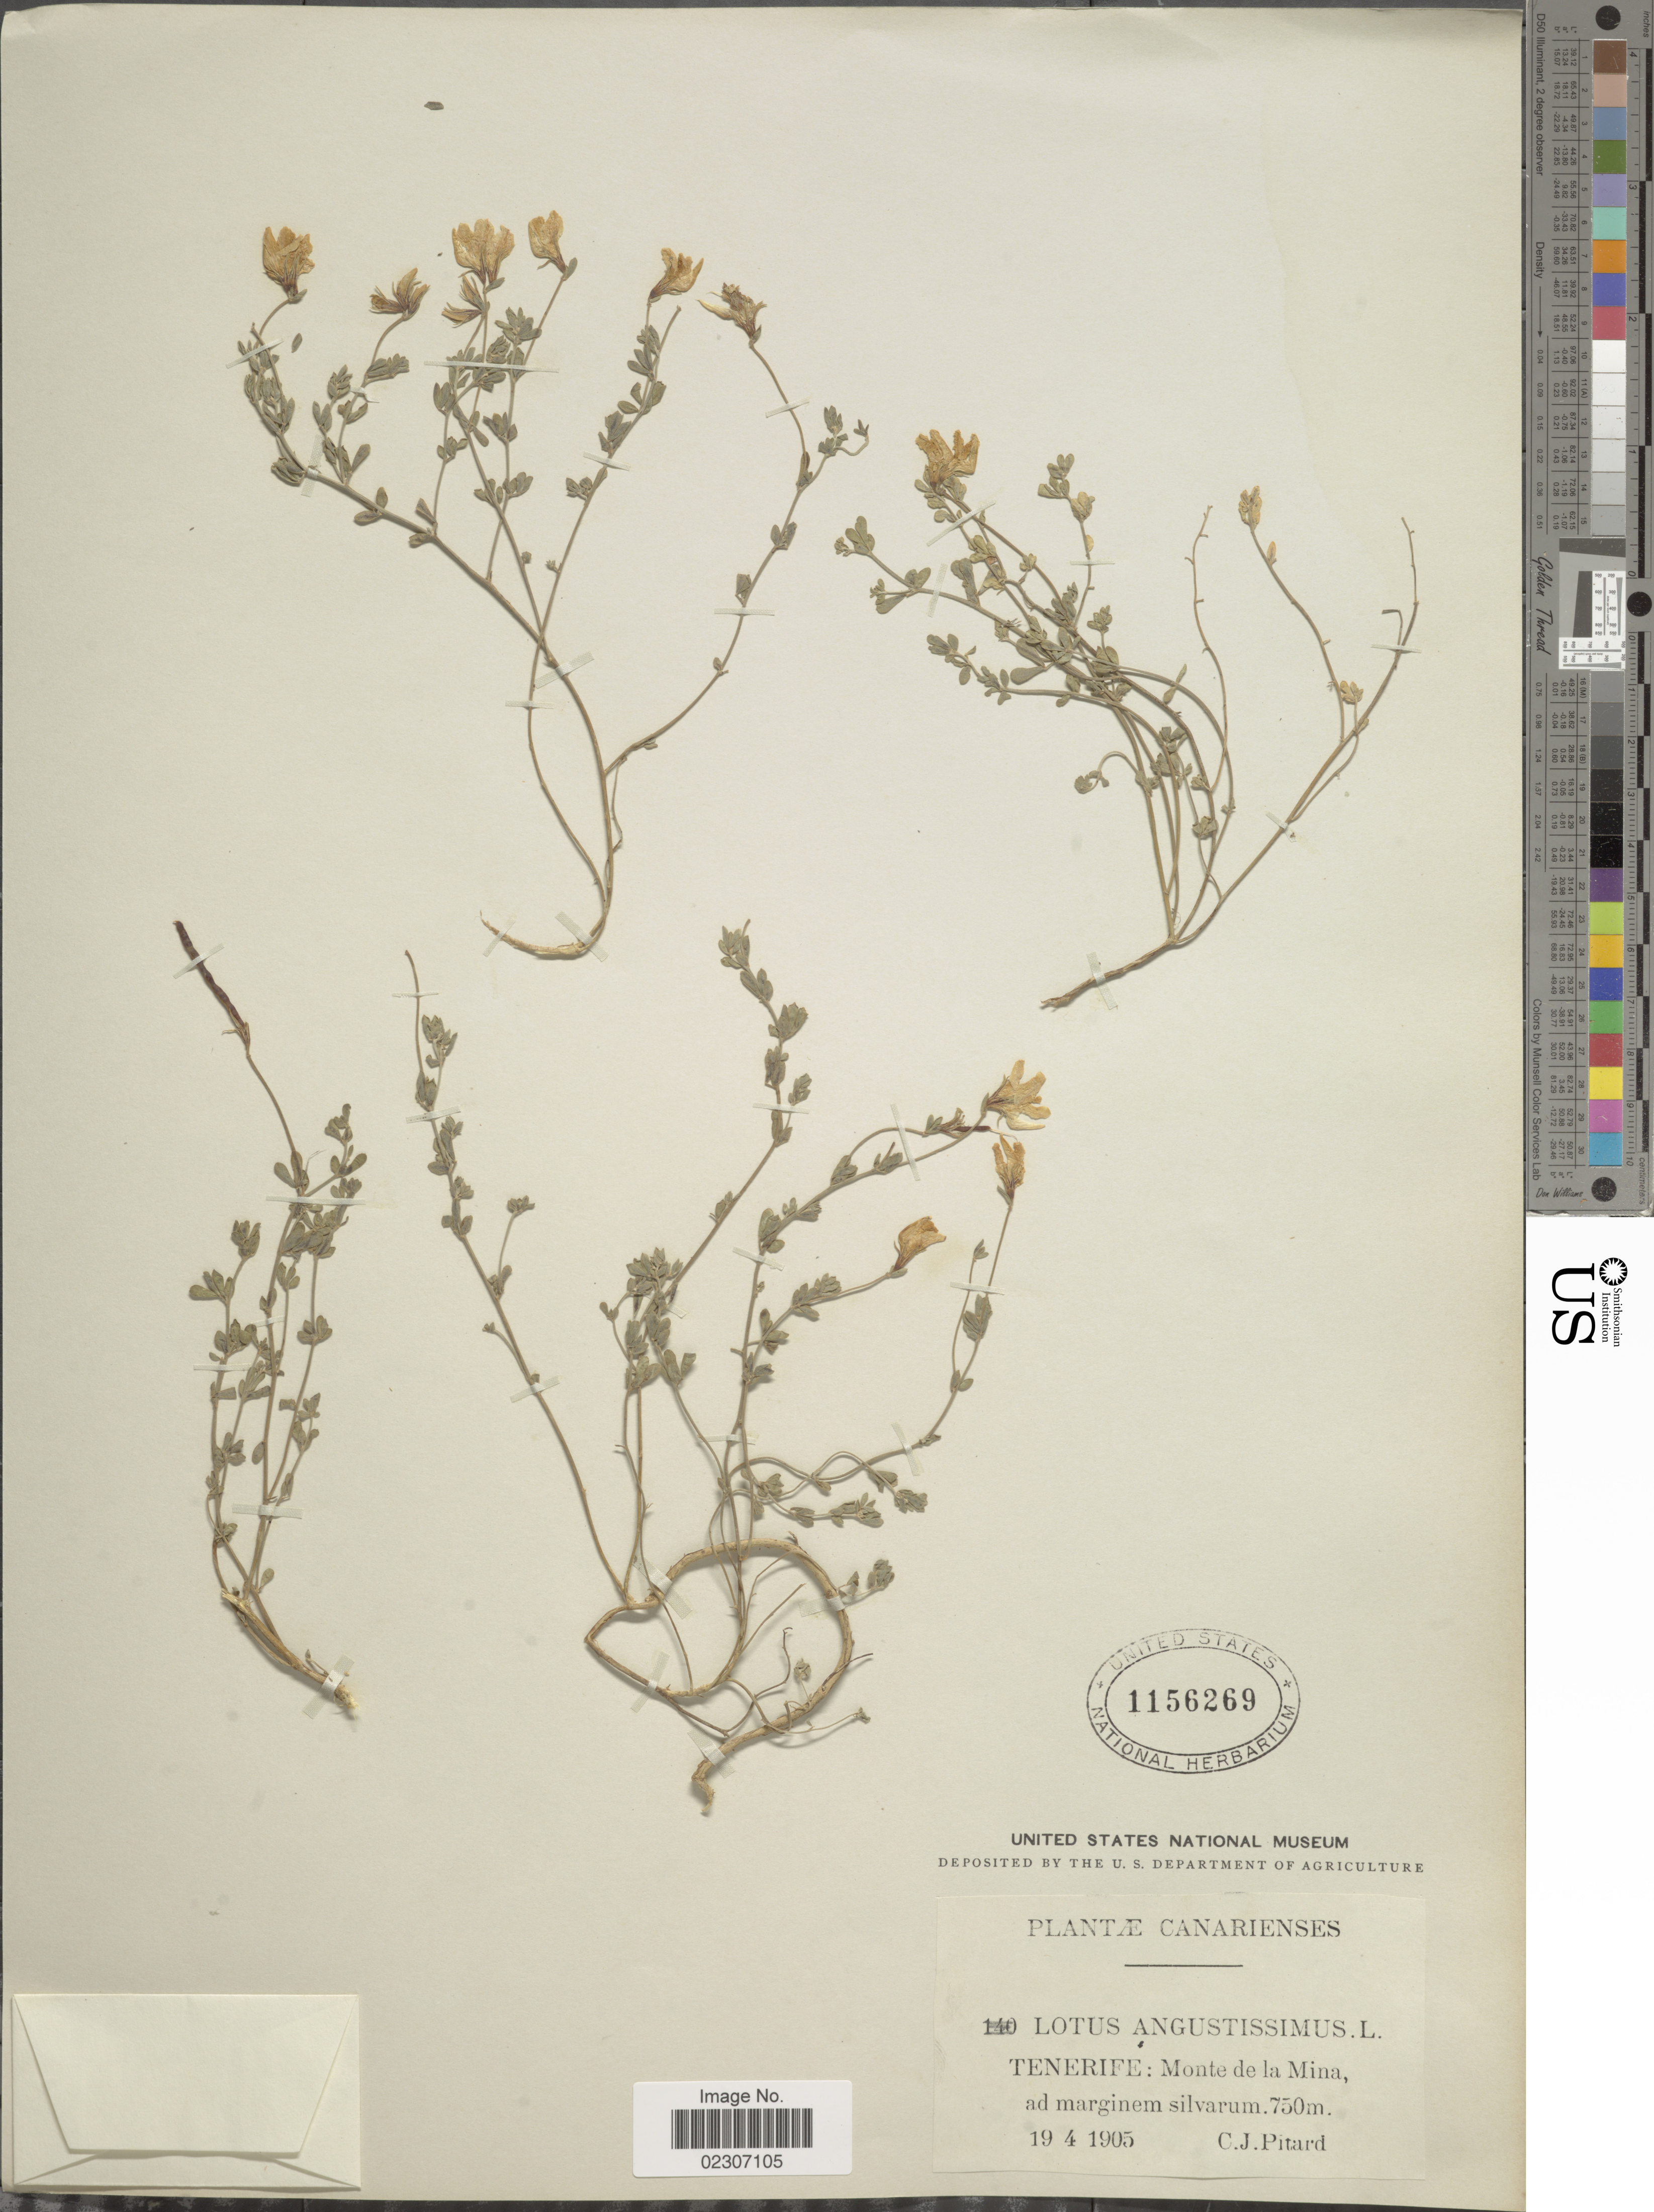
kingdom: Plantae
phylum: Tracheophyta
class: Magnoliopsida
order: Fabales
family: Fabaceae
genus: Lotus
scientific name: Lotus angustissimus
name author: L.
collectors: C. Pitard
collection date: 1905-04-19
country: Spain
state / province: Canarias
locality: Teneriffe: Monte de la Mina, ad marginem silvarum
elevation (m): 750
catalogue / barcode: US 1156269